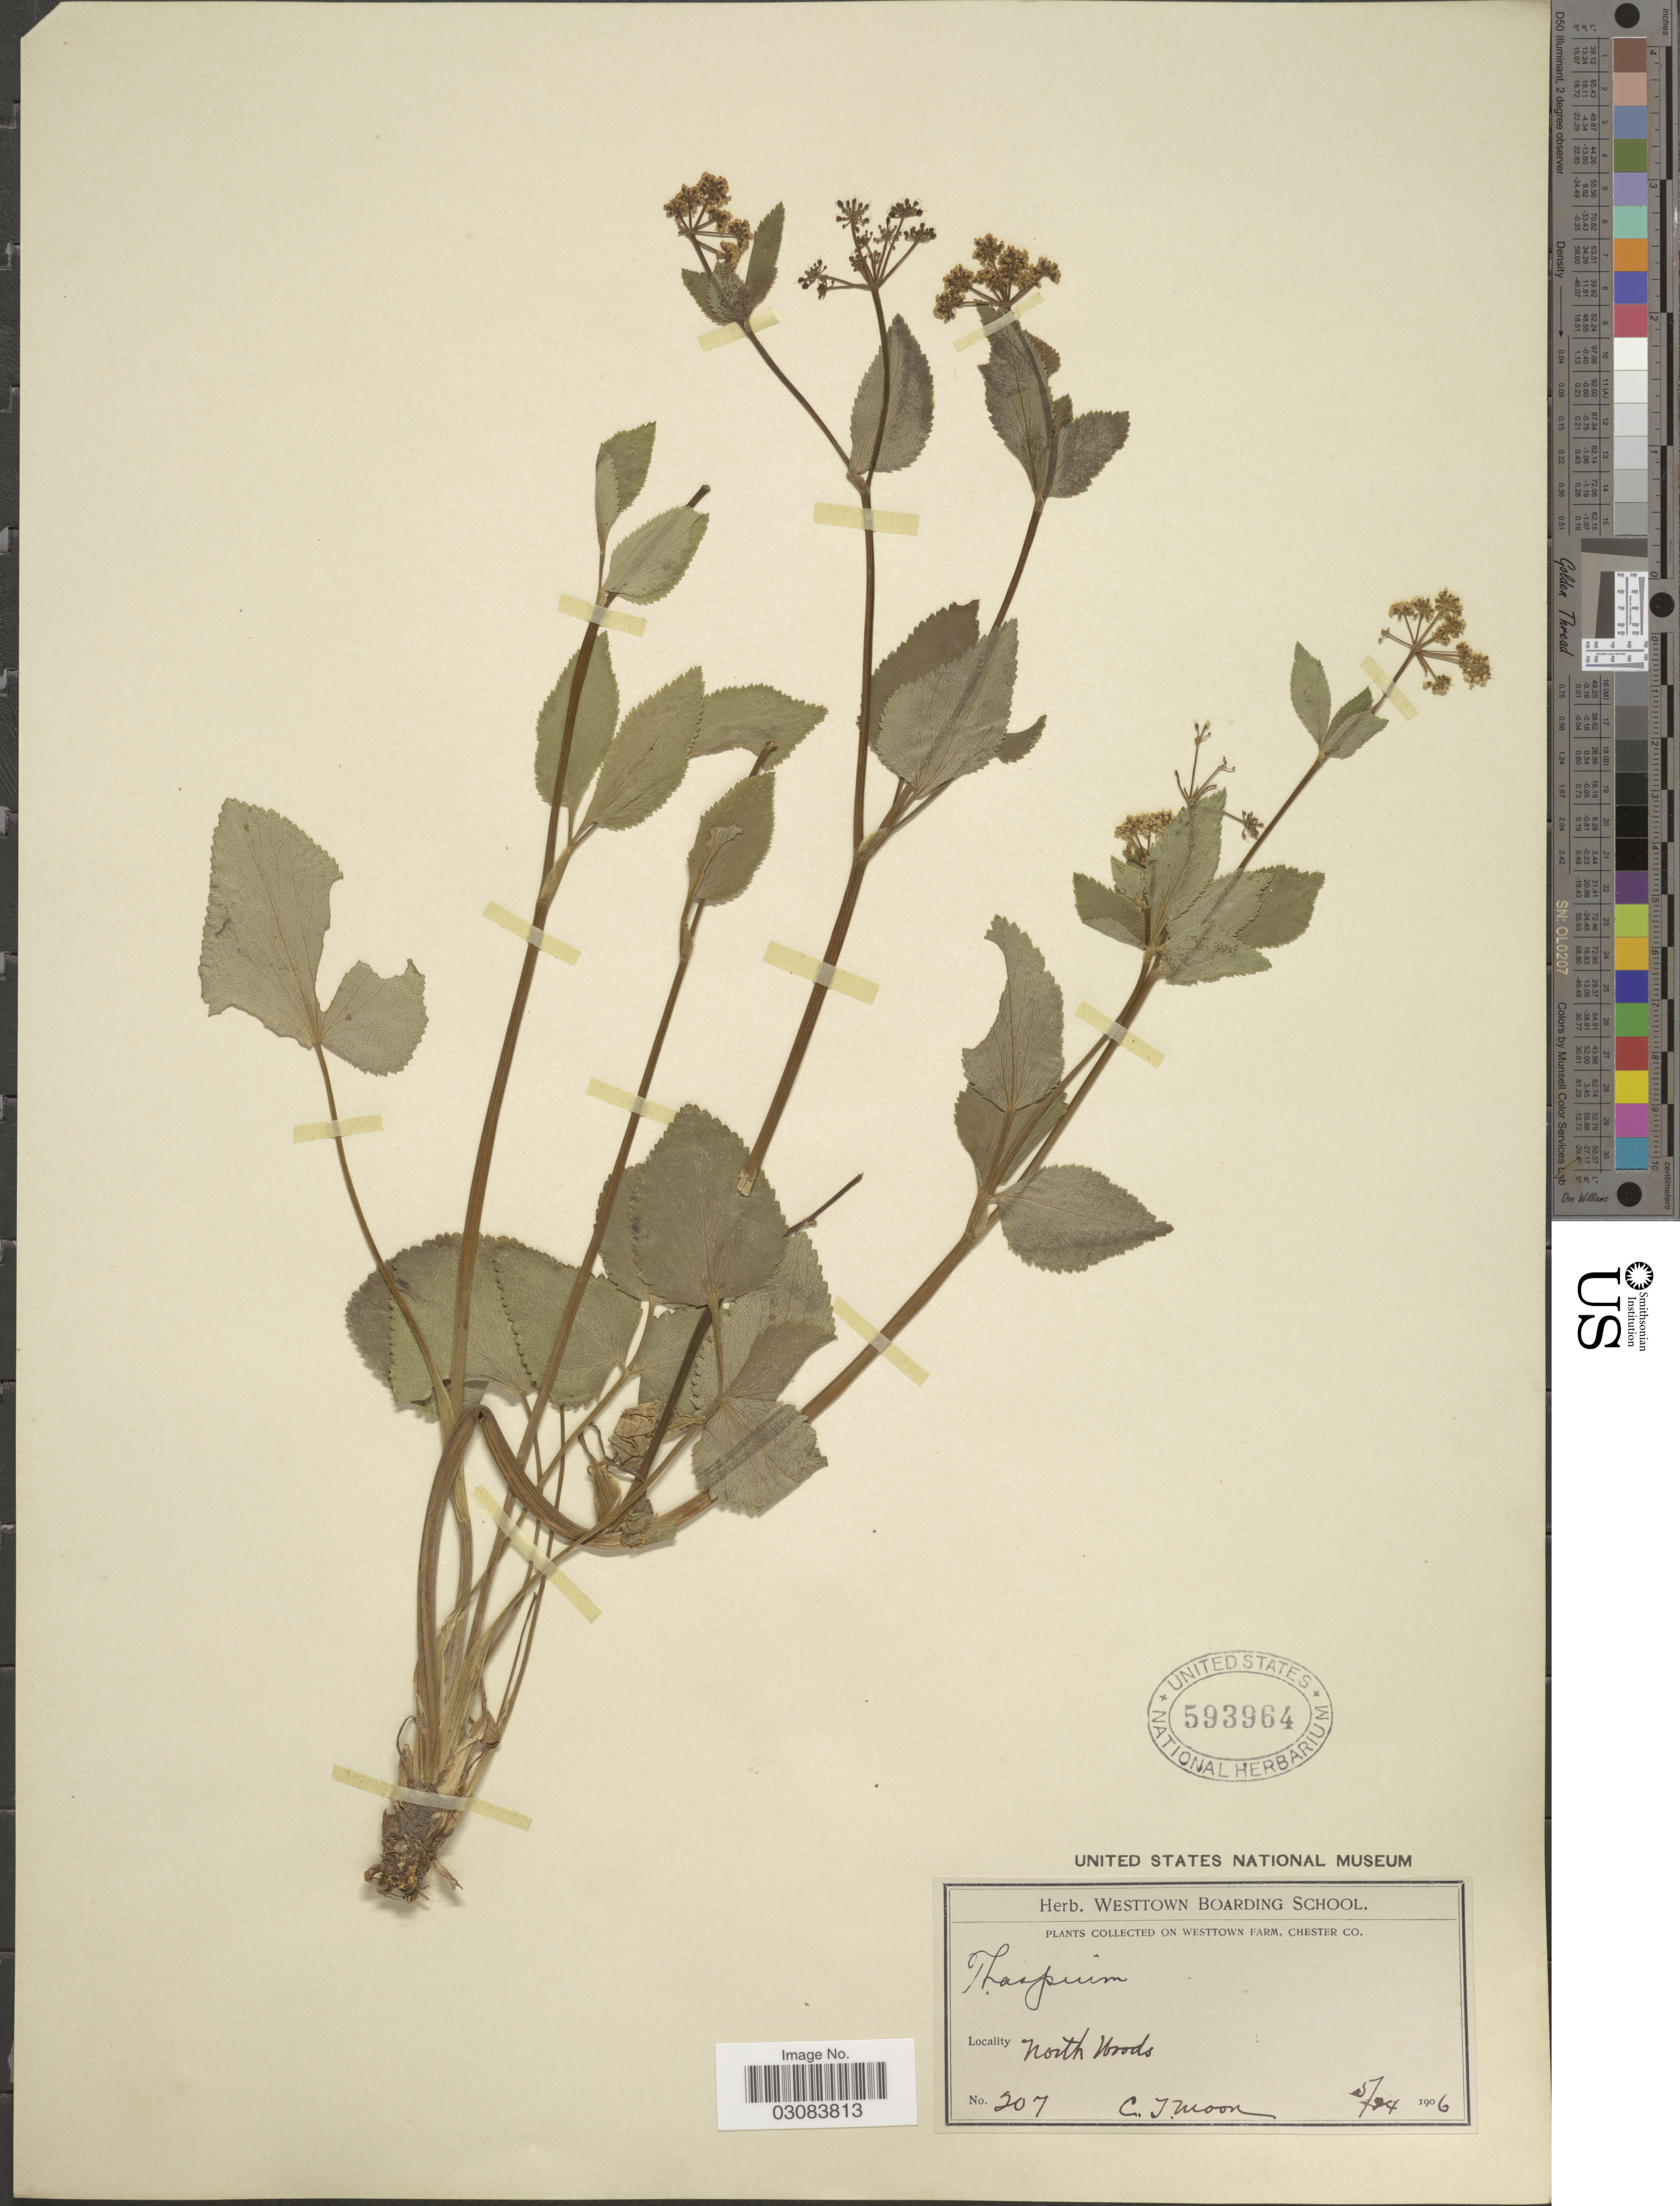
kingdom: Plantae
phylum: Tracheophyta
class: Magnoliopsida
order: Apiales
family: Apiaceae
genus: Zizia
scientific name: Zizia aptera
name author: (A. Gray) Fernald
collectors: C. Moon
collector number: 207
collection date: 1906-05-24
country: United States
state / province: Pennsylvania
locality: Westtown Farm, Chester Co. North Woods.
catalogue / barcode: US 593964